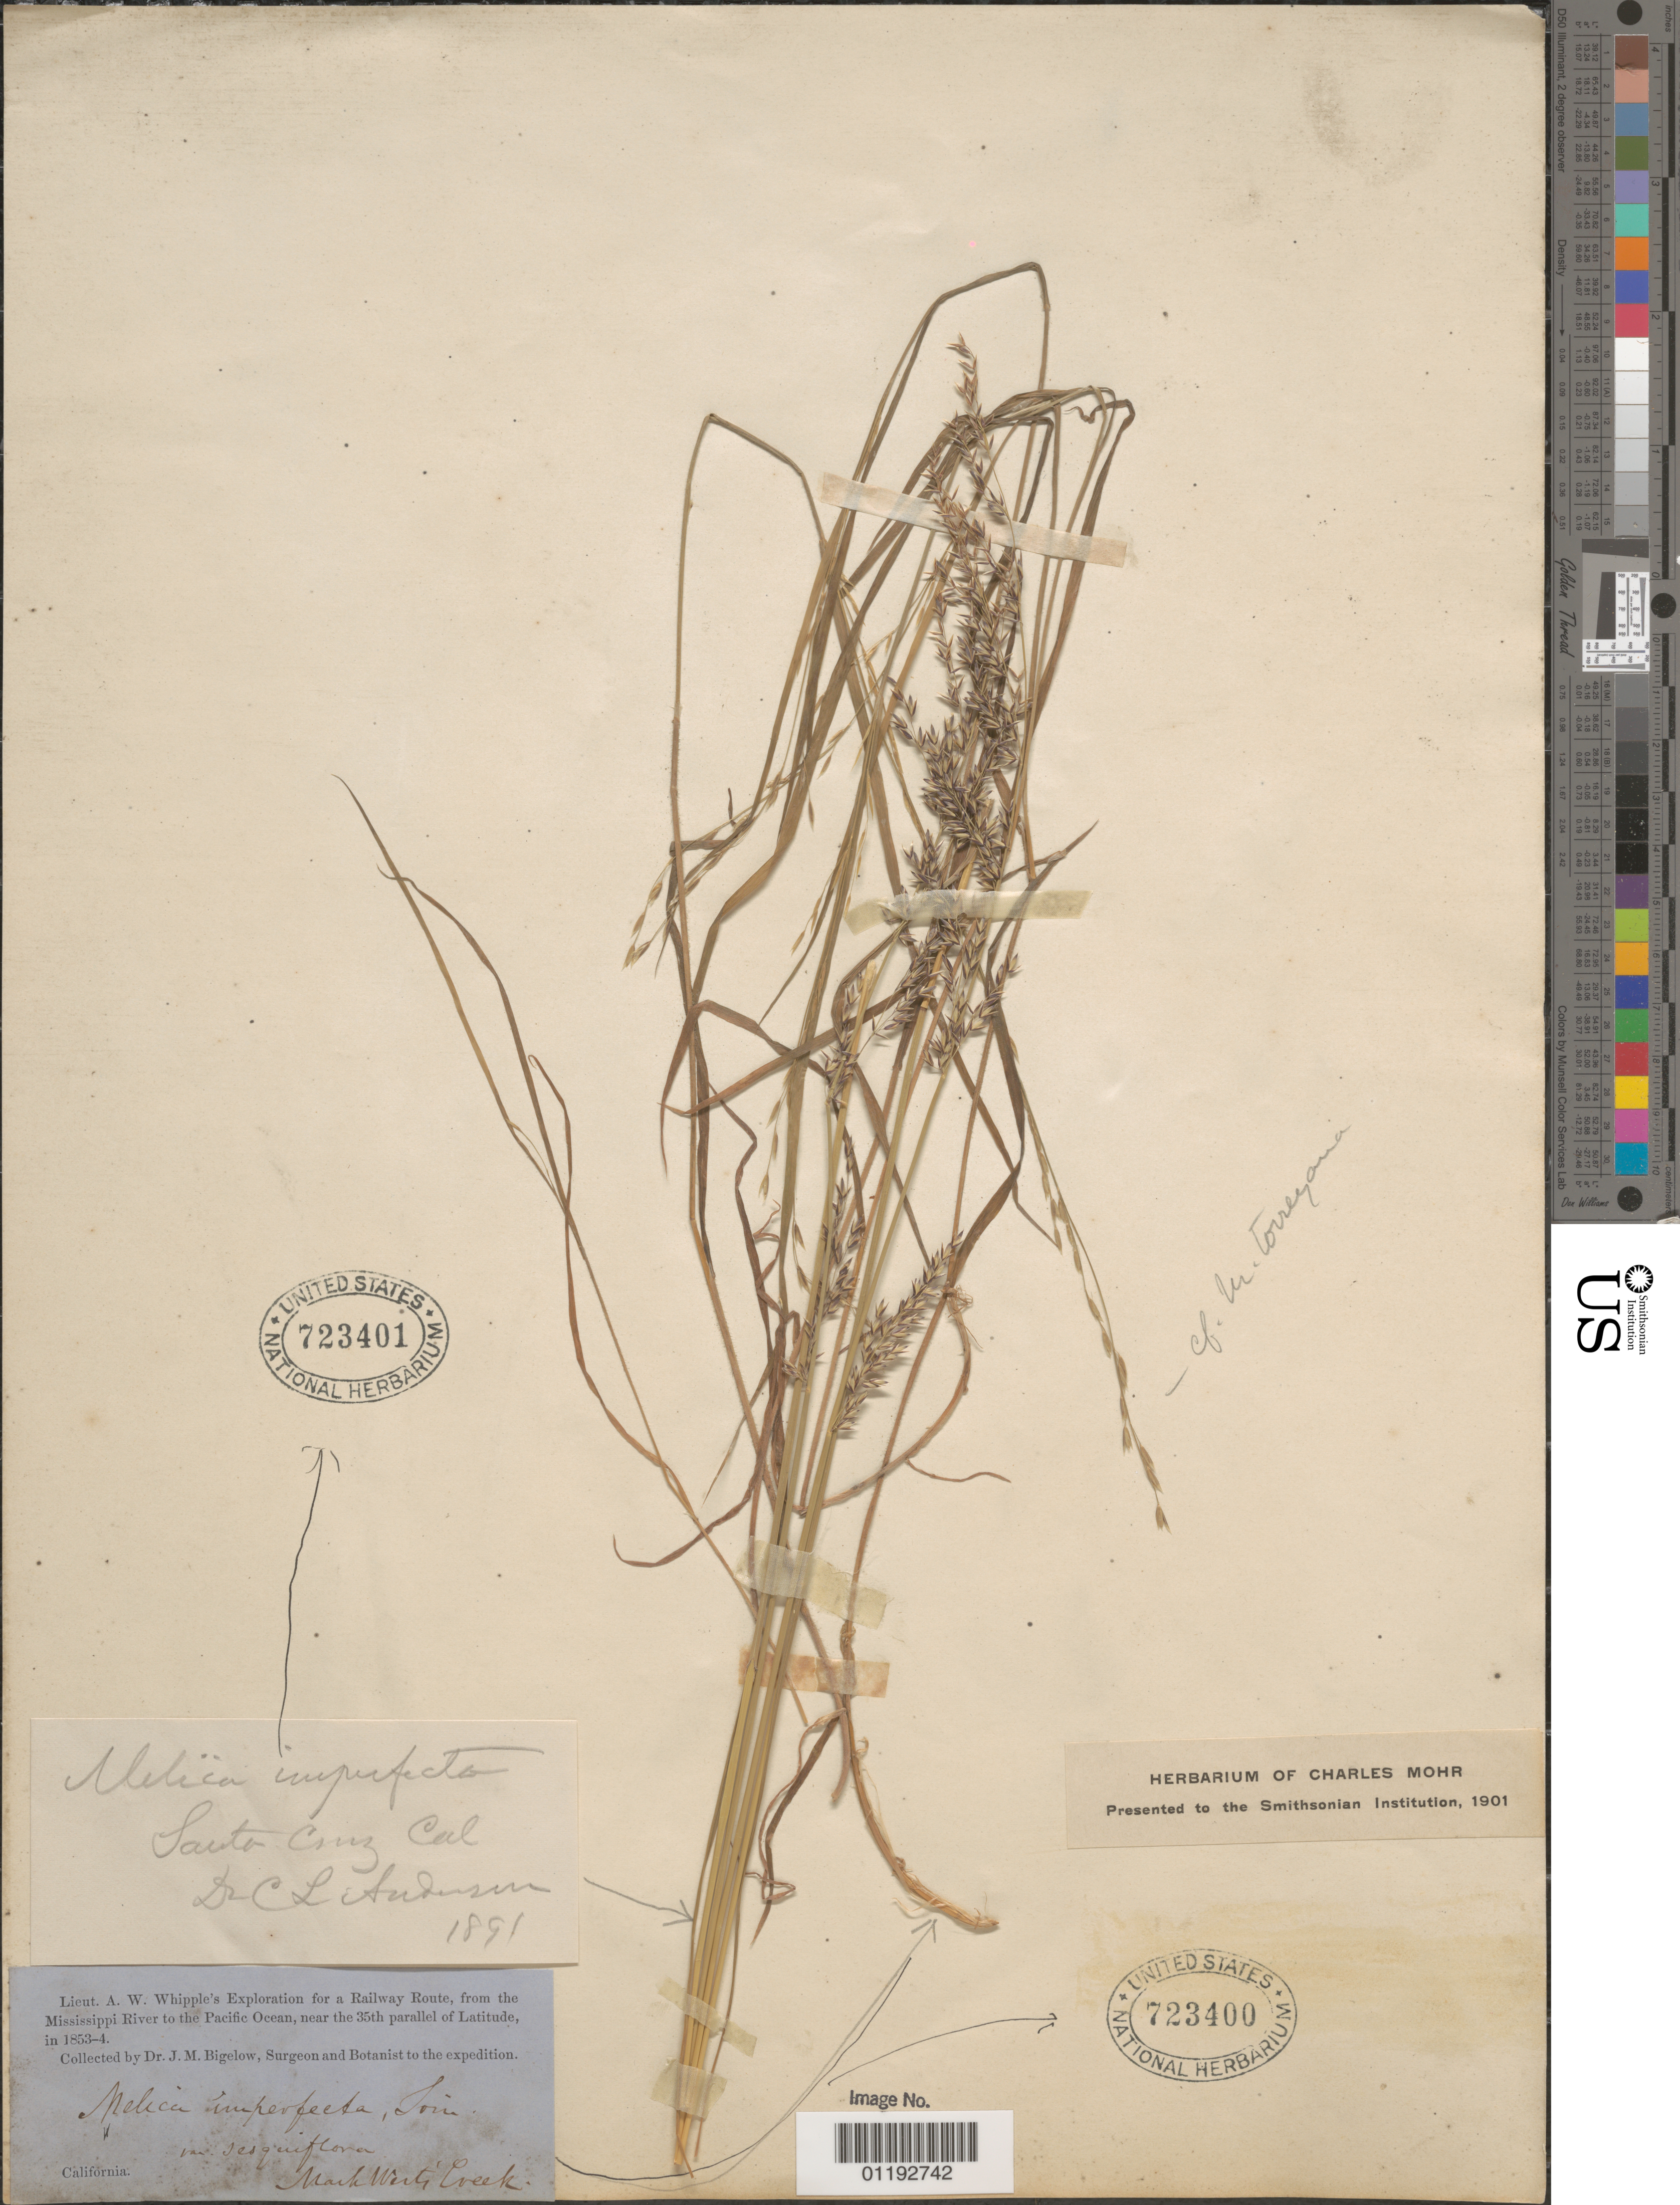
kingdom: Plantae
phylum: Tracheophyta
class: Liliopsida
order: Poales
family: Poaceae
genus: Melica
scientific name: Melica imperfecta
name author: Trin.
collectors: C. L. Anderson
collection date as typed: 1891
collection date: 1891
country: United States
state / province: California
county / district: Santa Cruz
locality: Santa Cruz.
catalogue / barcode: US 723401